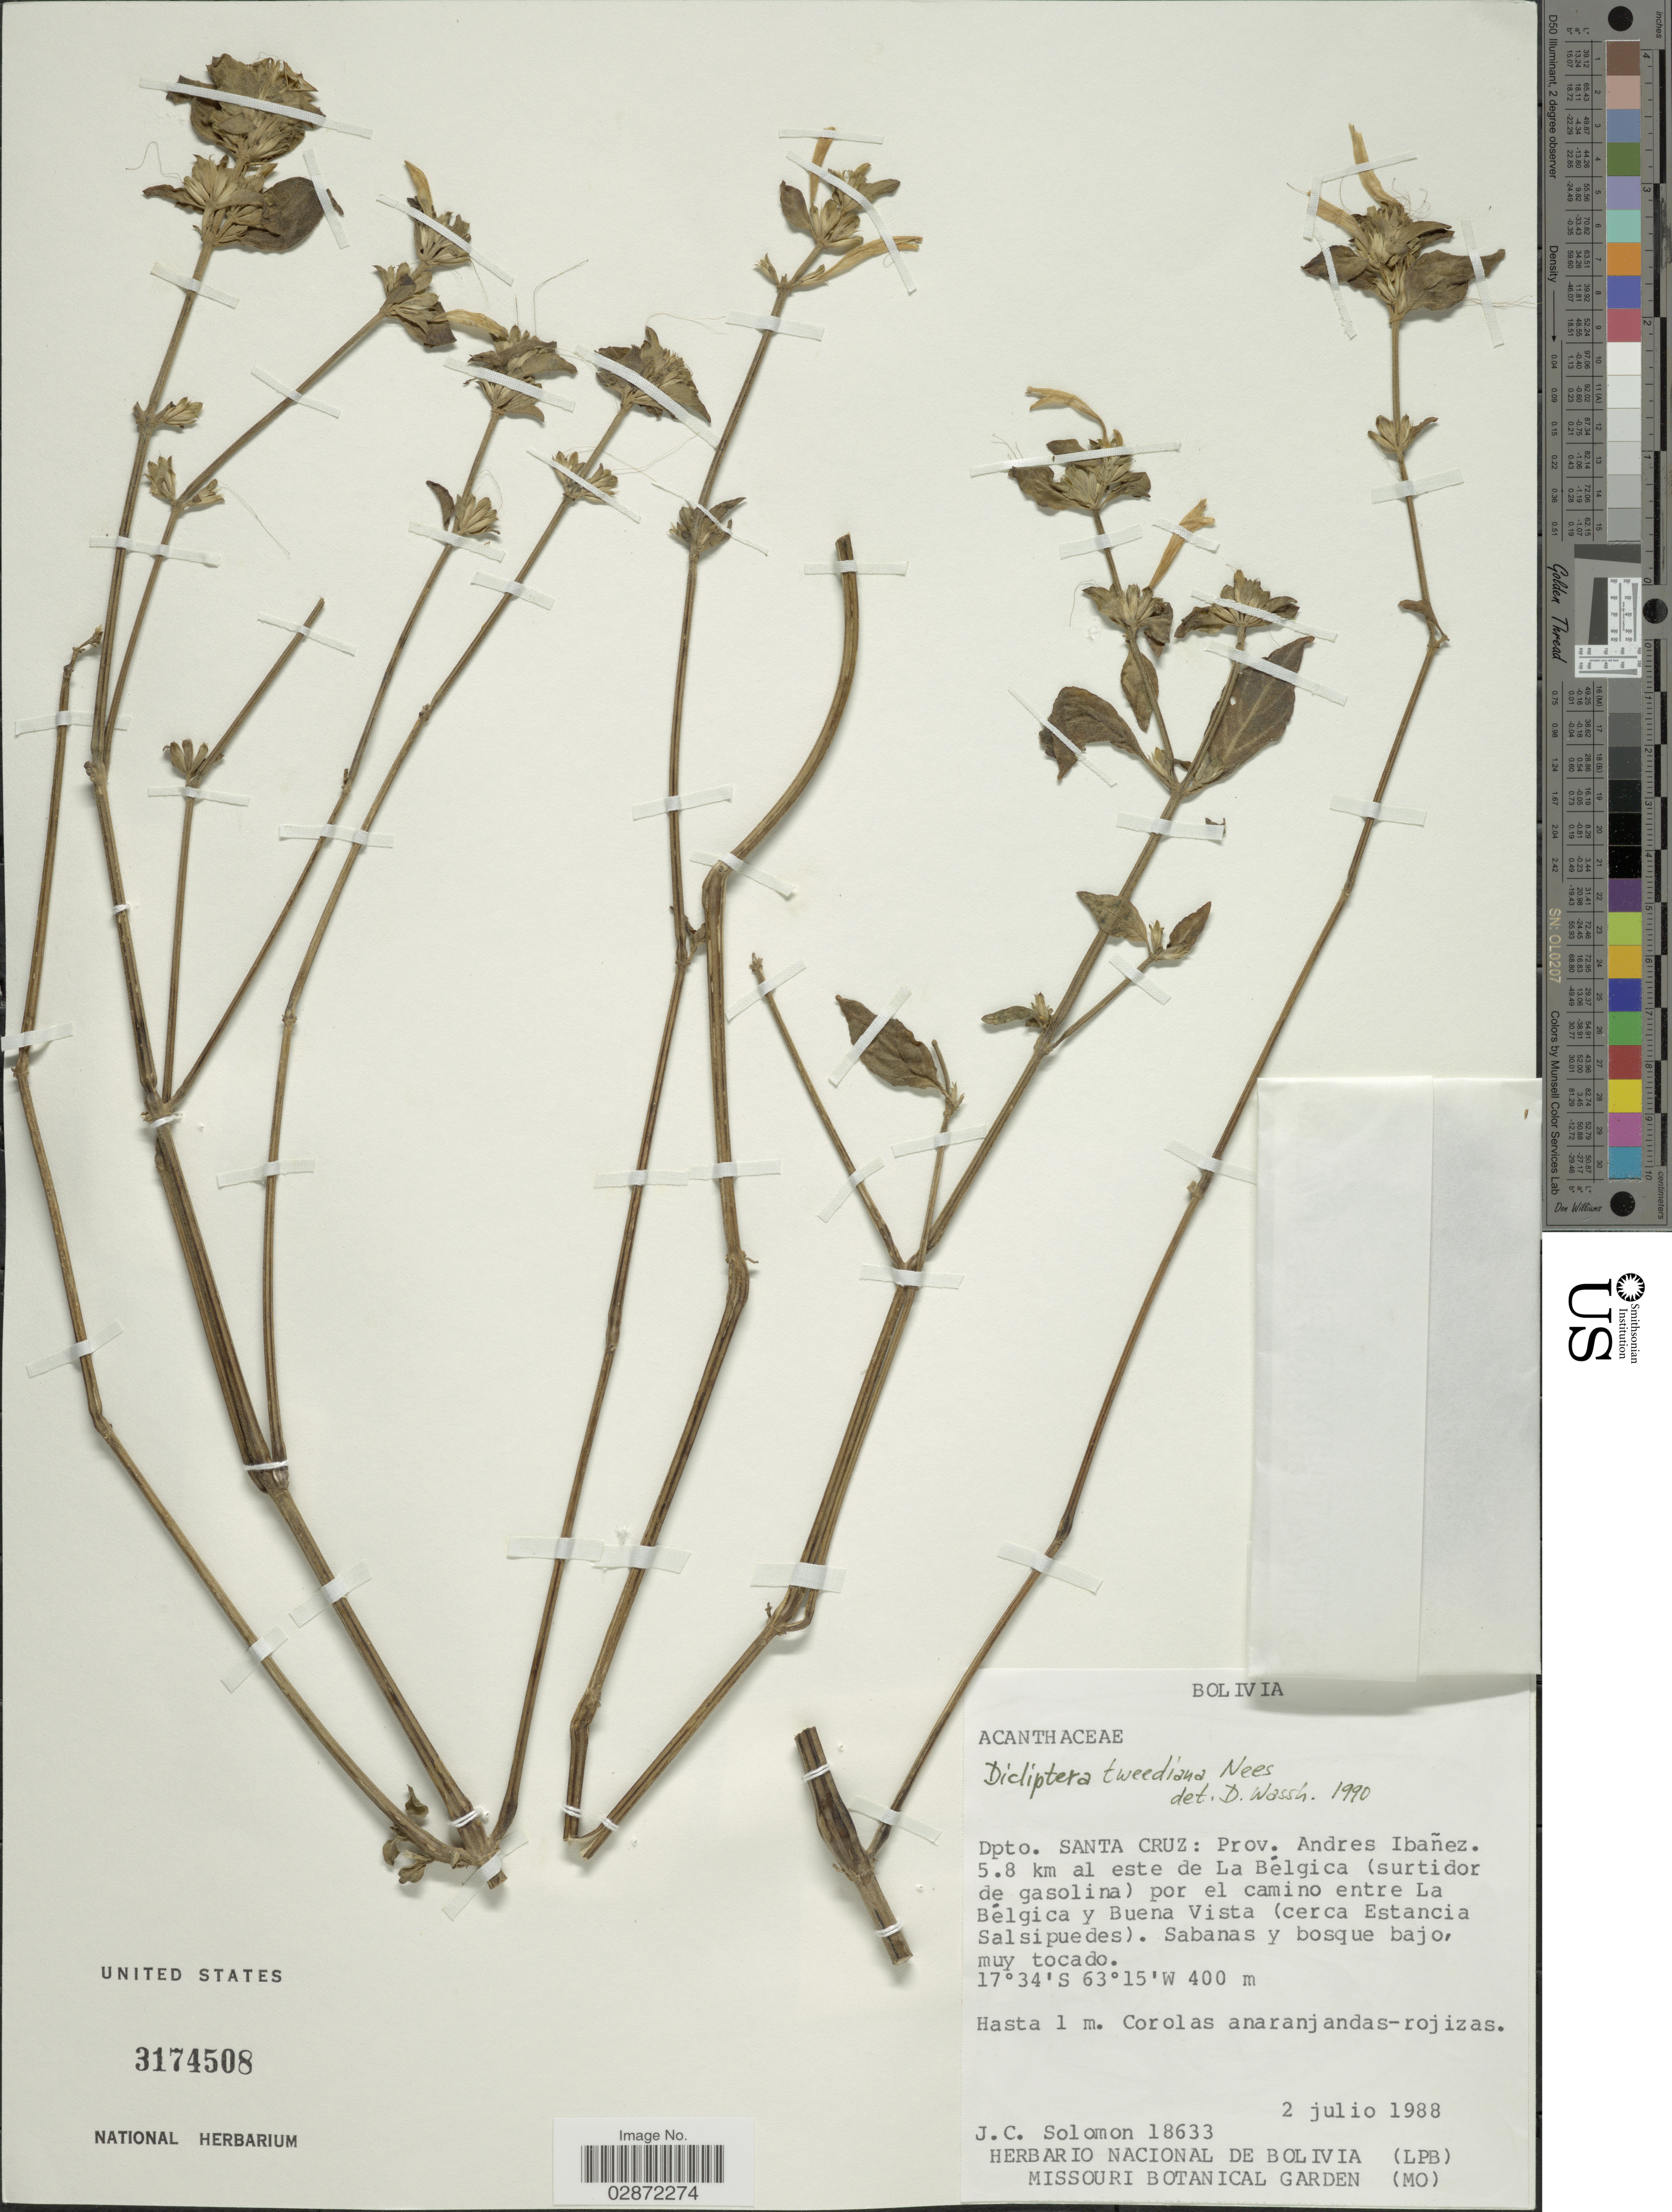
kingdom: Plantae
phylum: Tracheophyta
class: Magnoliopsida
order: Lamiales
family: Acanthaceae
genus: Dicliptera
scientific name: Dicliptera squarrosa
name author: Nees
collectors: J. C. Solomon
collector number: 18633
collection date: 1988-07-02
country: Bolivia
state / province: Santa Cruz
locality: Dpto. Santa Cruz: Prov. Andres Ibañez. 5.8 km al este de La Bélgica (surtidor de gasolina) por el camino entre La Bélgica y Buena Vista (cerca Estancia Salsipuedes).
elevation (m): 400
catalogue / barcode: US 3174508